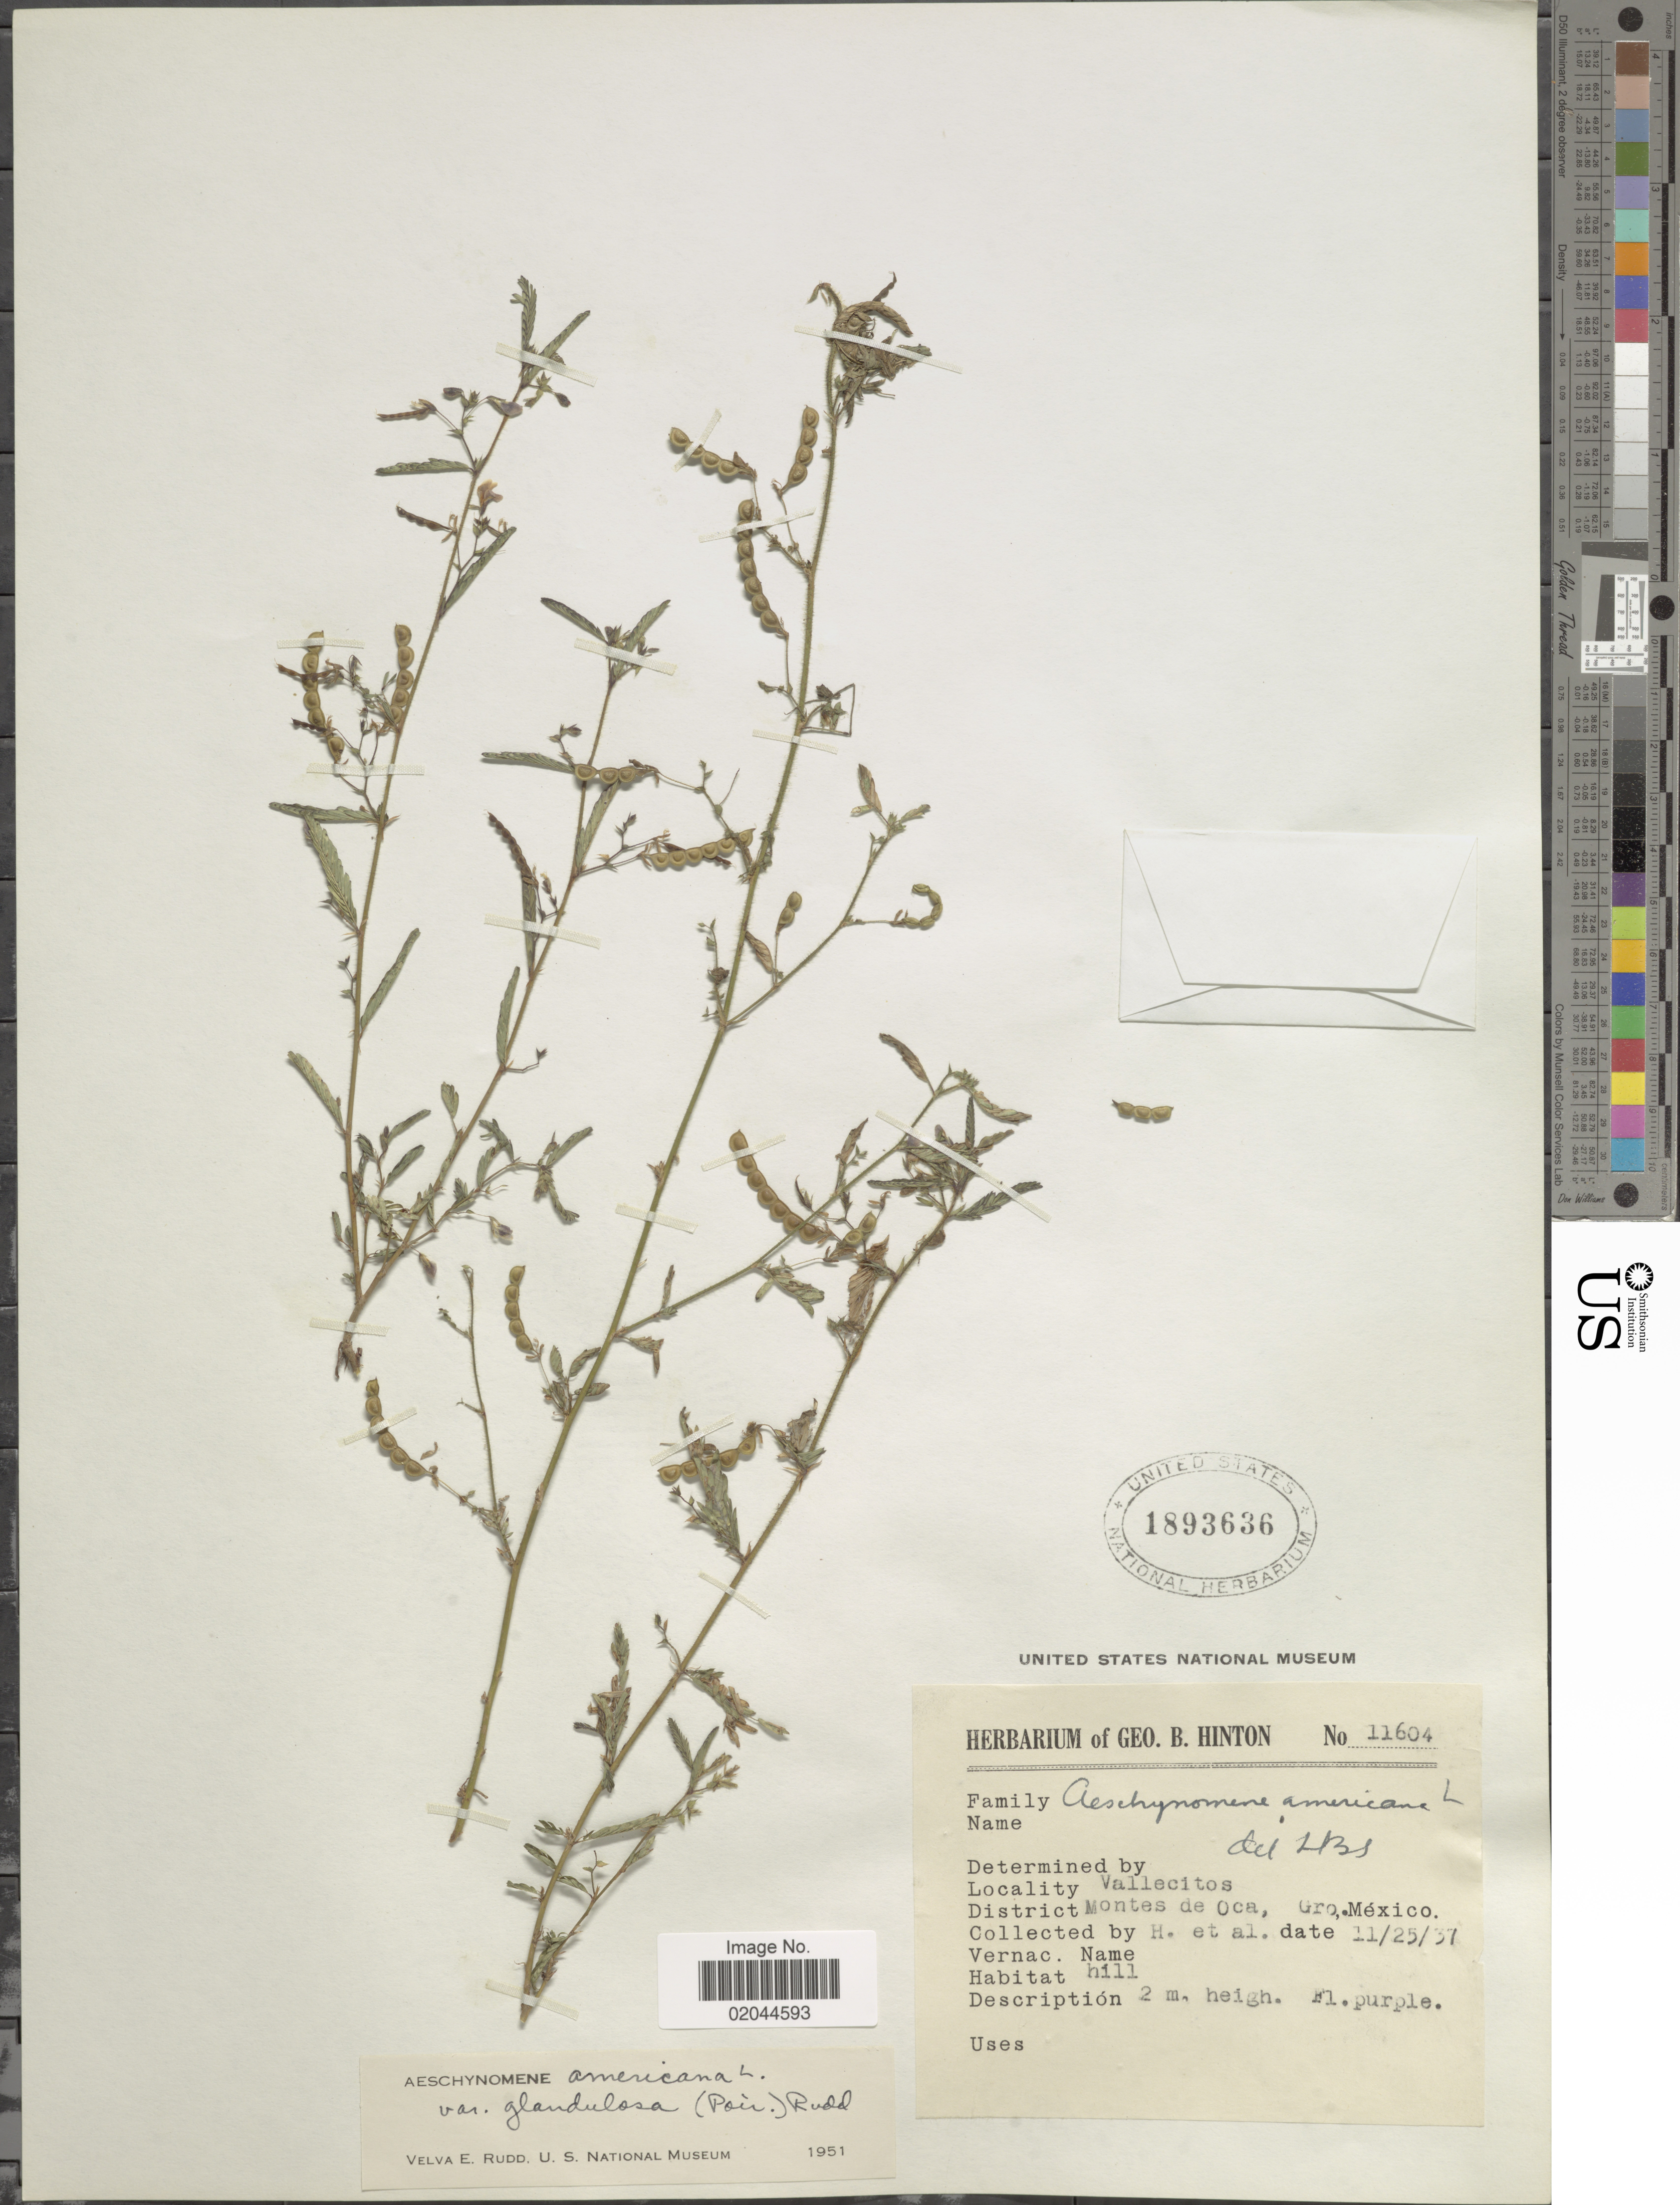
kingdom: Plantae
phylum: Tracheophyta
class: Magnoliopsida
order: Fabales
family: Fabaceae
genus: Aeschynomene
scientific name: Aeschynomene americana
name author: L.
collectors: G. B. Hinton & et al.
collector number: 11604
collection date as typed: Transcribed d/m/y: 25/11/37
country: Mexico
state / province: Guerrero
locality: Vallecitos, District Montes de Oca, hill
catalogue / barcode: US 1893636